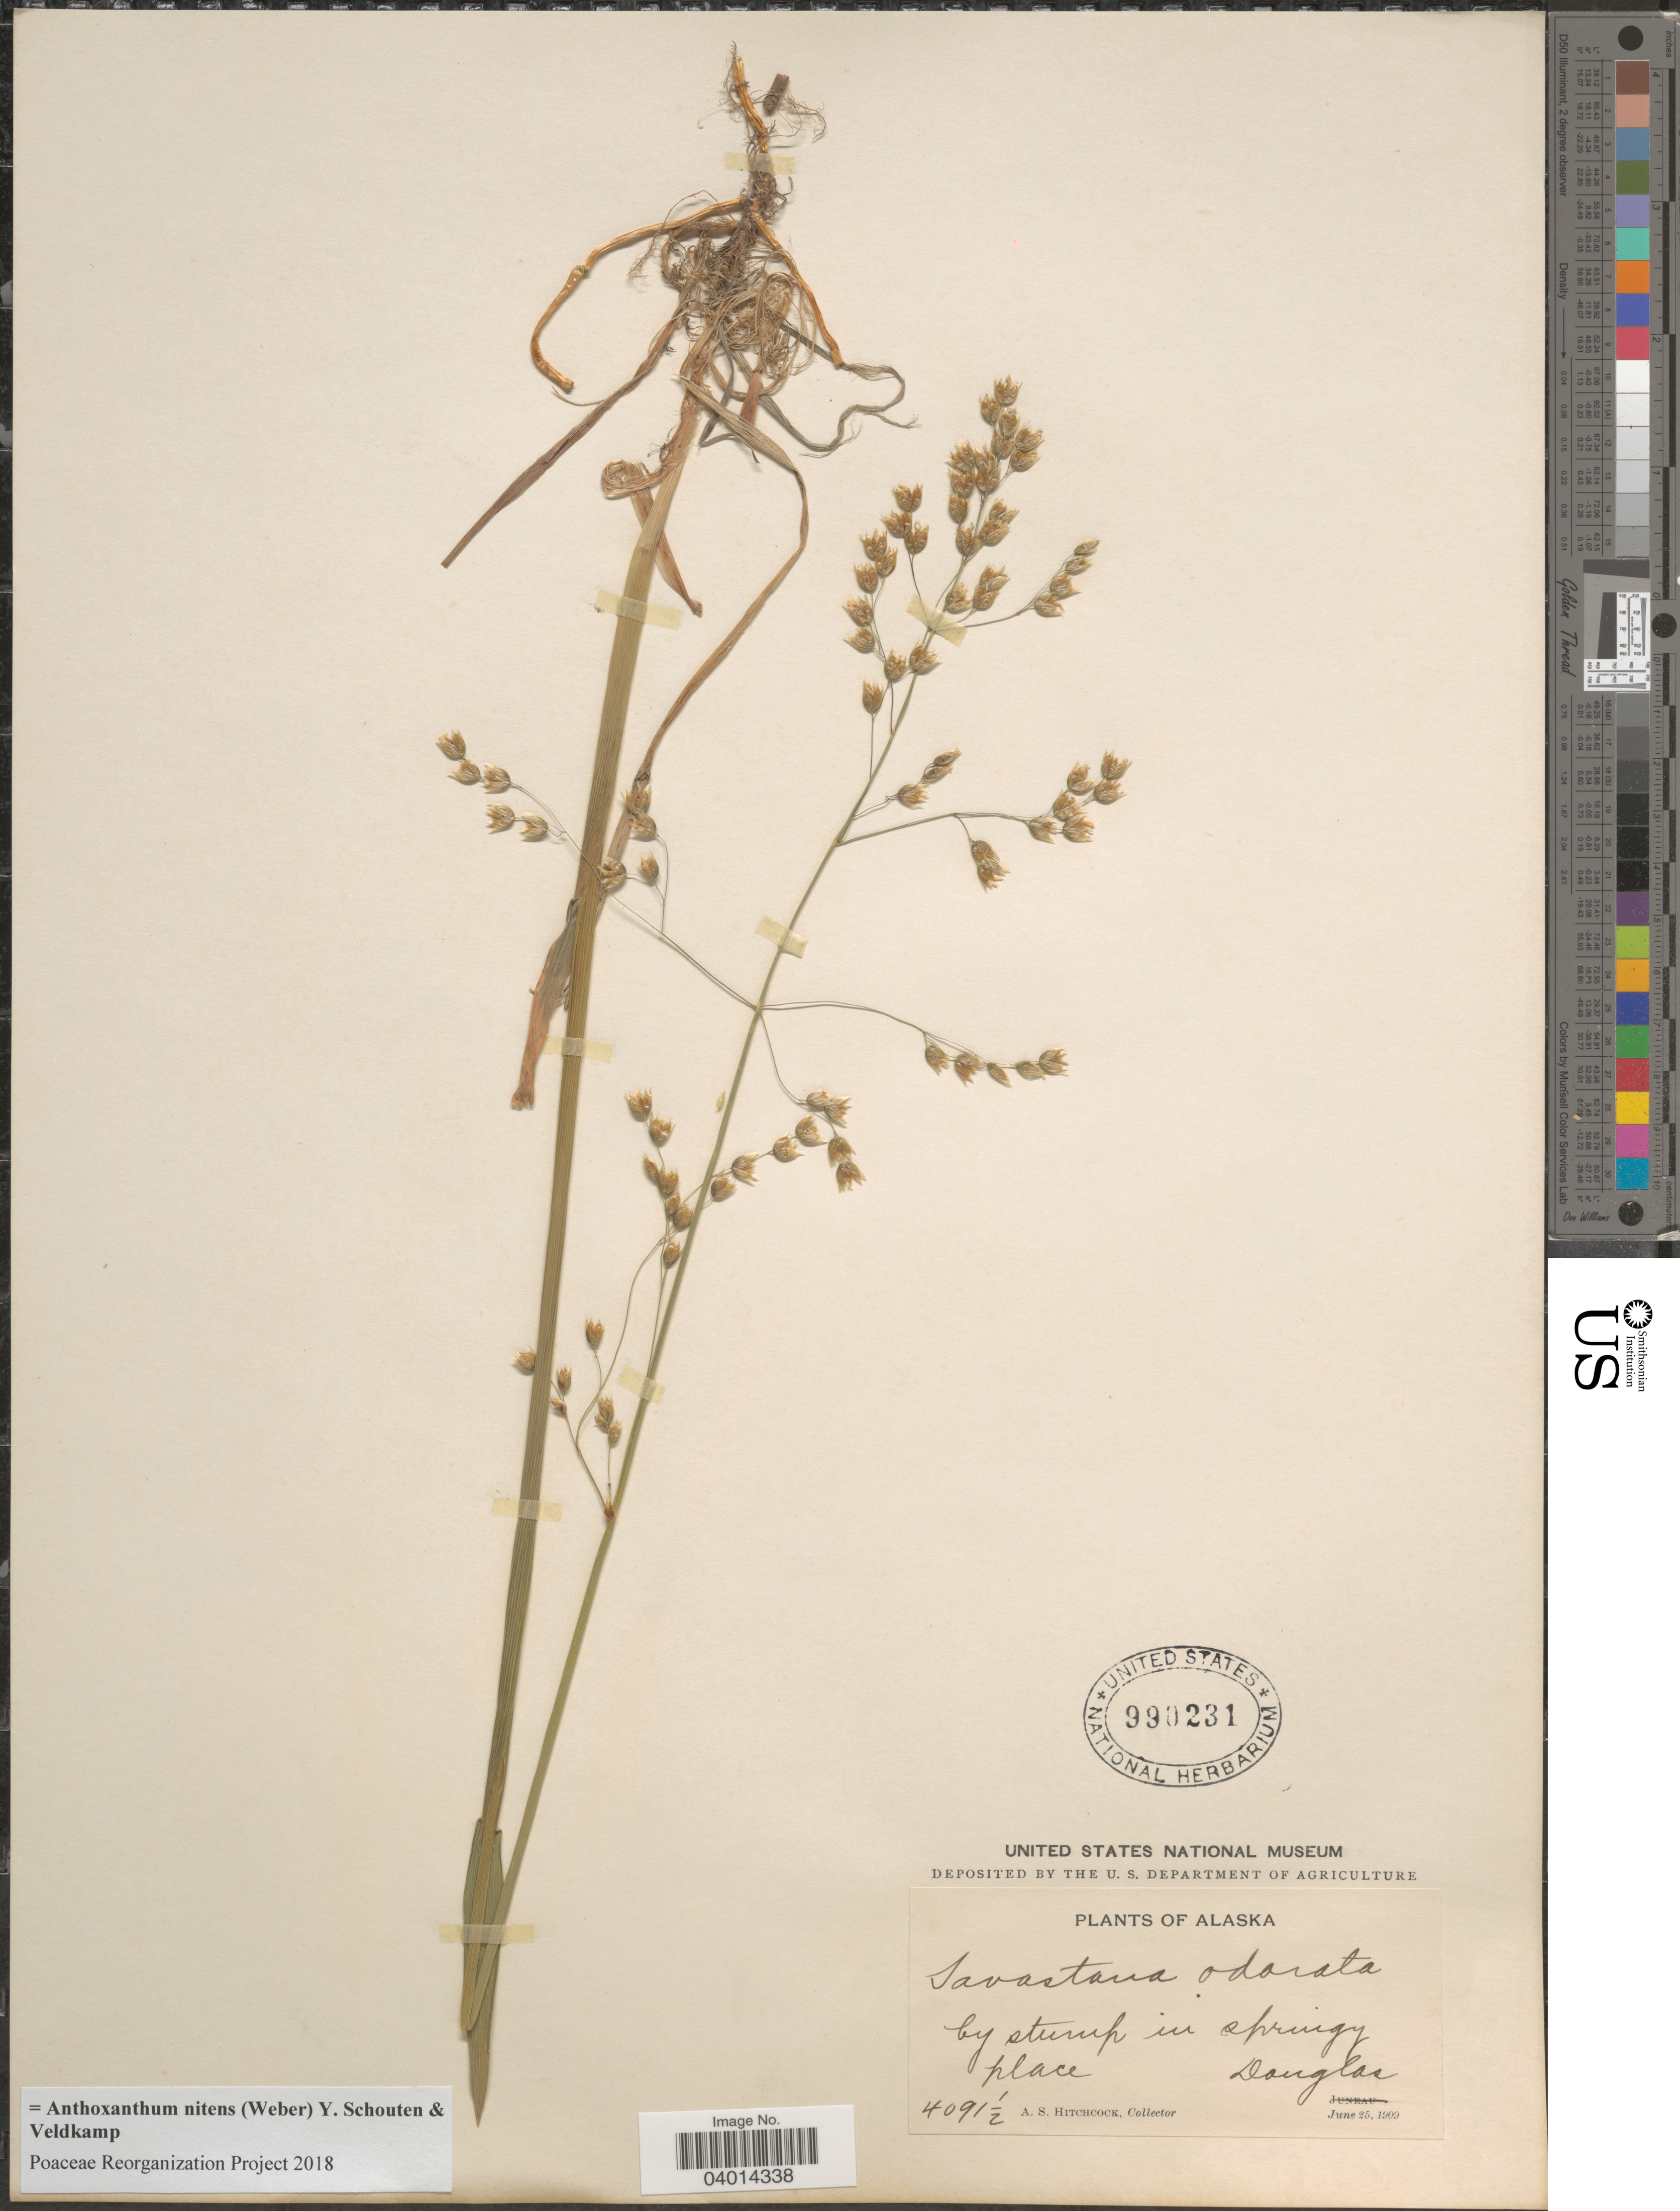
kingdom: Plantae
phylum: Tracheophyta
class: Liliopsida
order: Poales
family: Poaceae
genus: Anthoxanthum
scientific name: Anthoxanthum nitens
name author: (G.H. Weber) R.T.A. Schouten & Veldkamp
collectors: A. S. Hitchcock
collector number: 4091½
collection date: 1909-06-25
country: United States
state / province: Alaska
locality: By stump in springy place. Douglas.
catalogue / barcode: US 990231